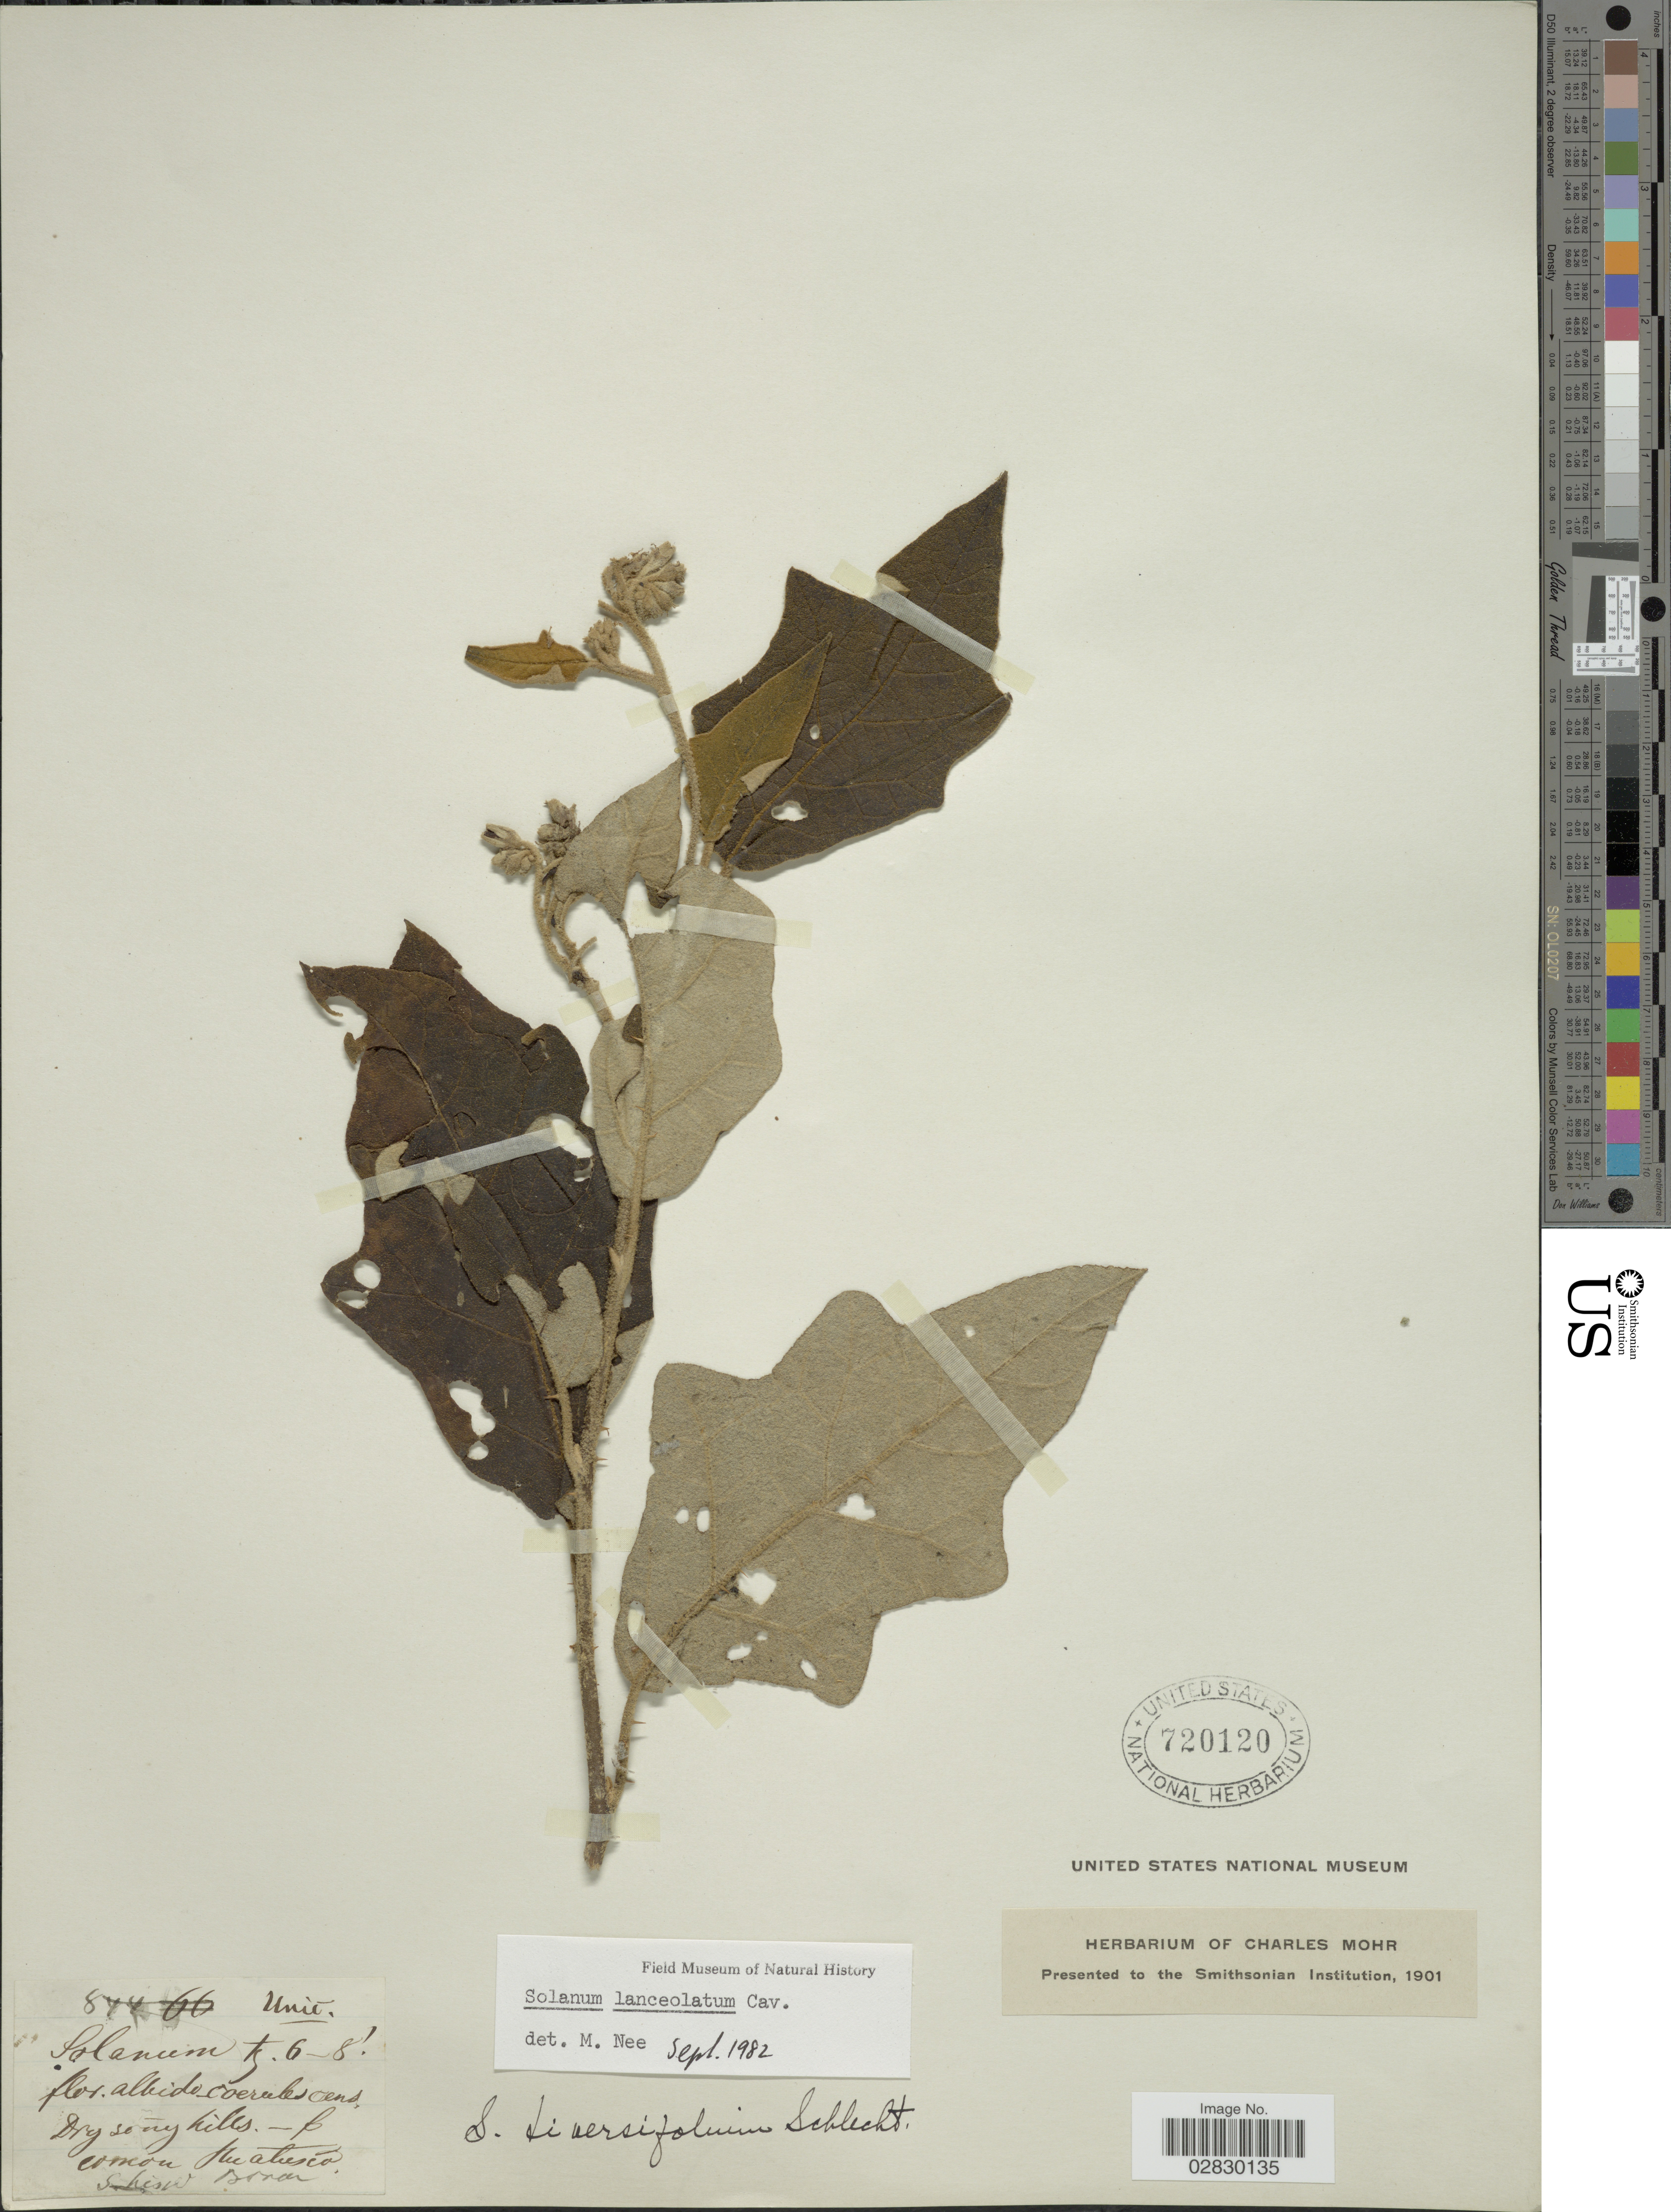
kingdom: Plantae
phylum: Tracheophyta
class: Magnoliopsida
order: Solanales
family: Solanaceae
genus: Solanum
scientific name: Solanum lanceolatum Berthault, nom. illeg.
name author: Berthault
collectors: ex herb. Charles Mohr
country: Mexico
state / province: Oaxaca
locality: Huatalco.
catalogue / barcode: US 720120